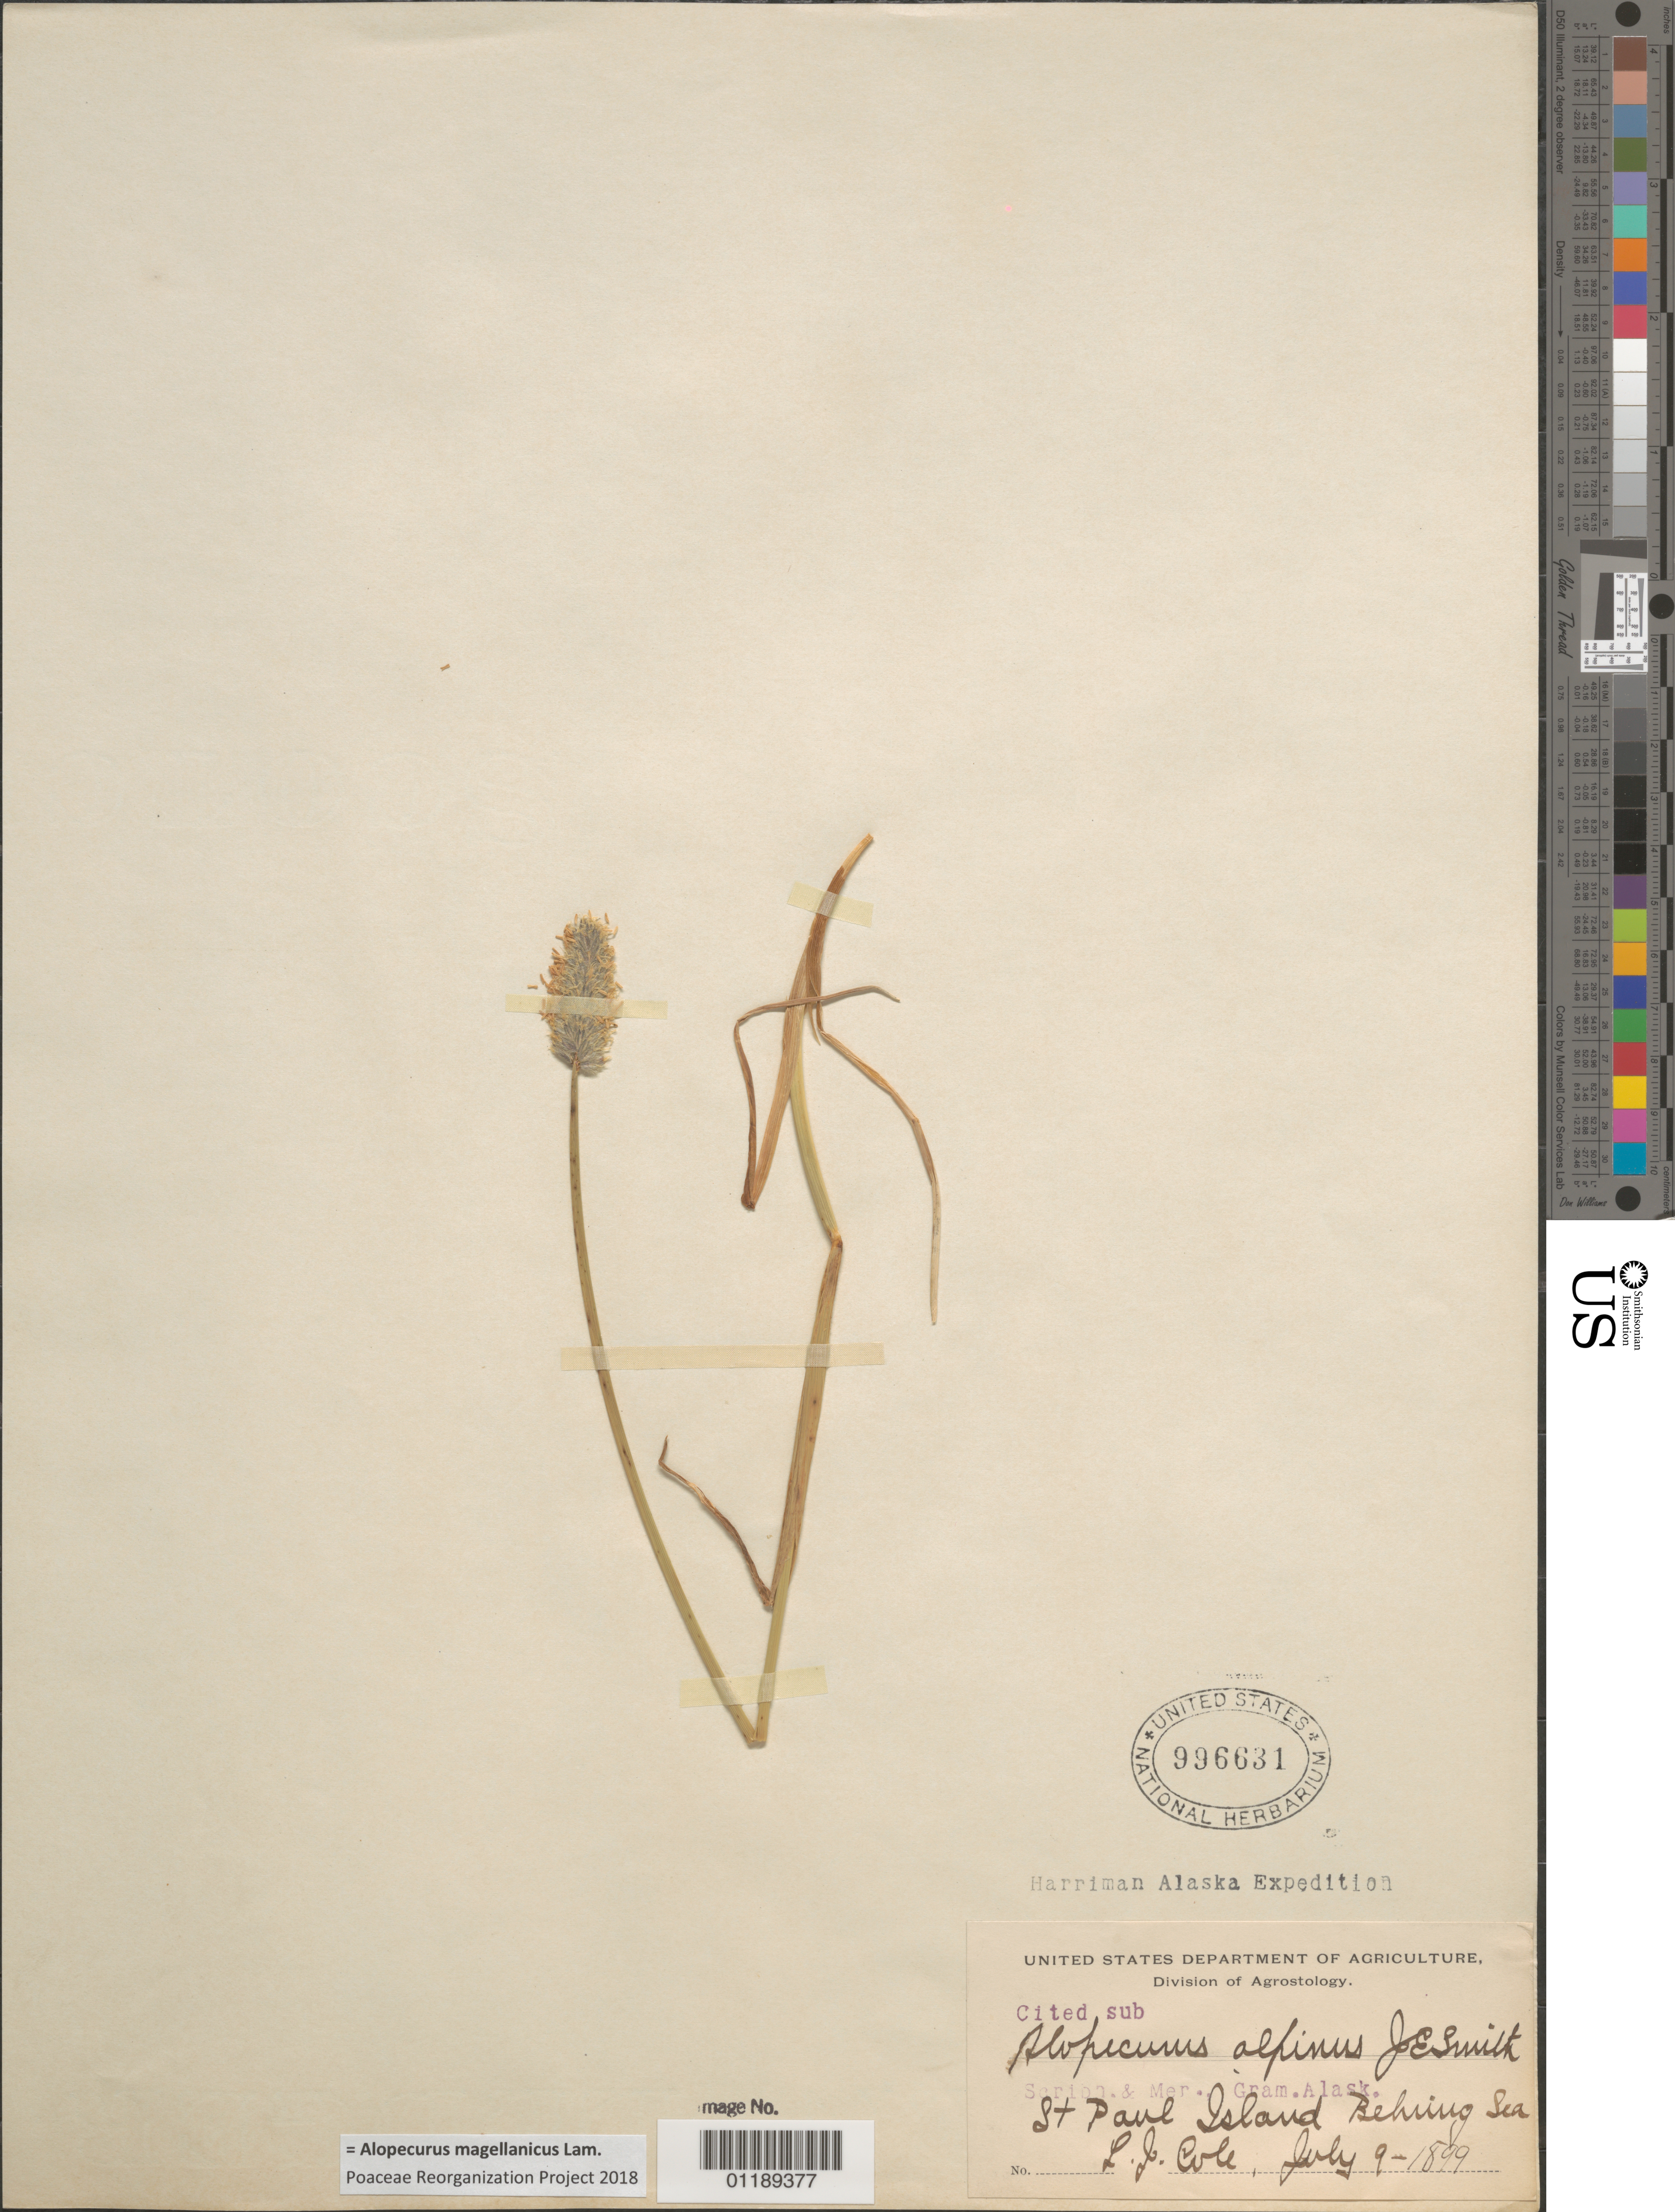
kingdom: Plantae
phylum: Tracheophyta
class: Liliopsida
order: Poales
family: Poaceae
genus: Alopecurus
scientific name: Alopecurus magellanicus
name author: Lam.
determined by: Poaceae Reorganization Project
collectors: L. Cole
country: United States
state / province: Alaska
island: St. Paul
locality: Behring Sea.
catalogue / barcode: US 996631